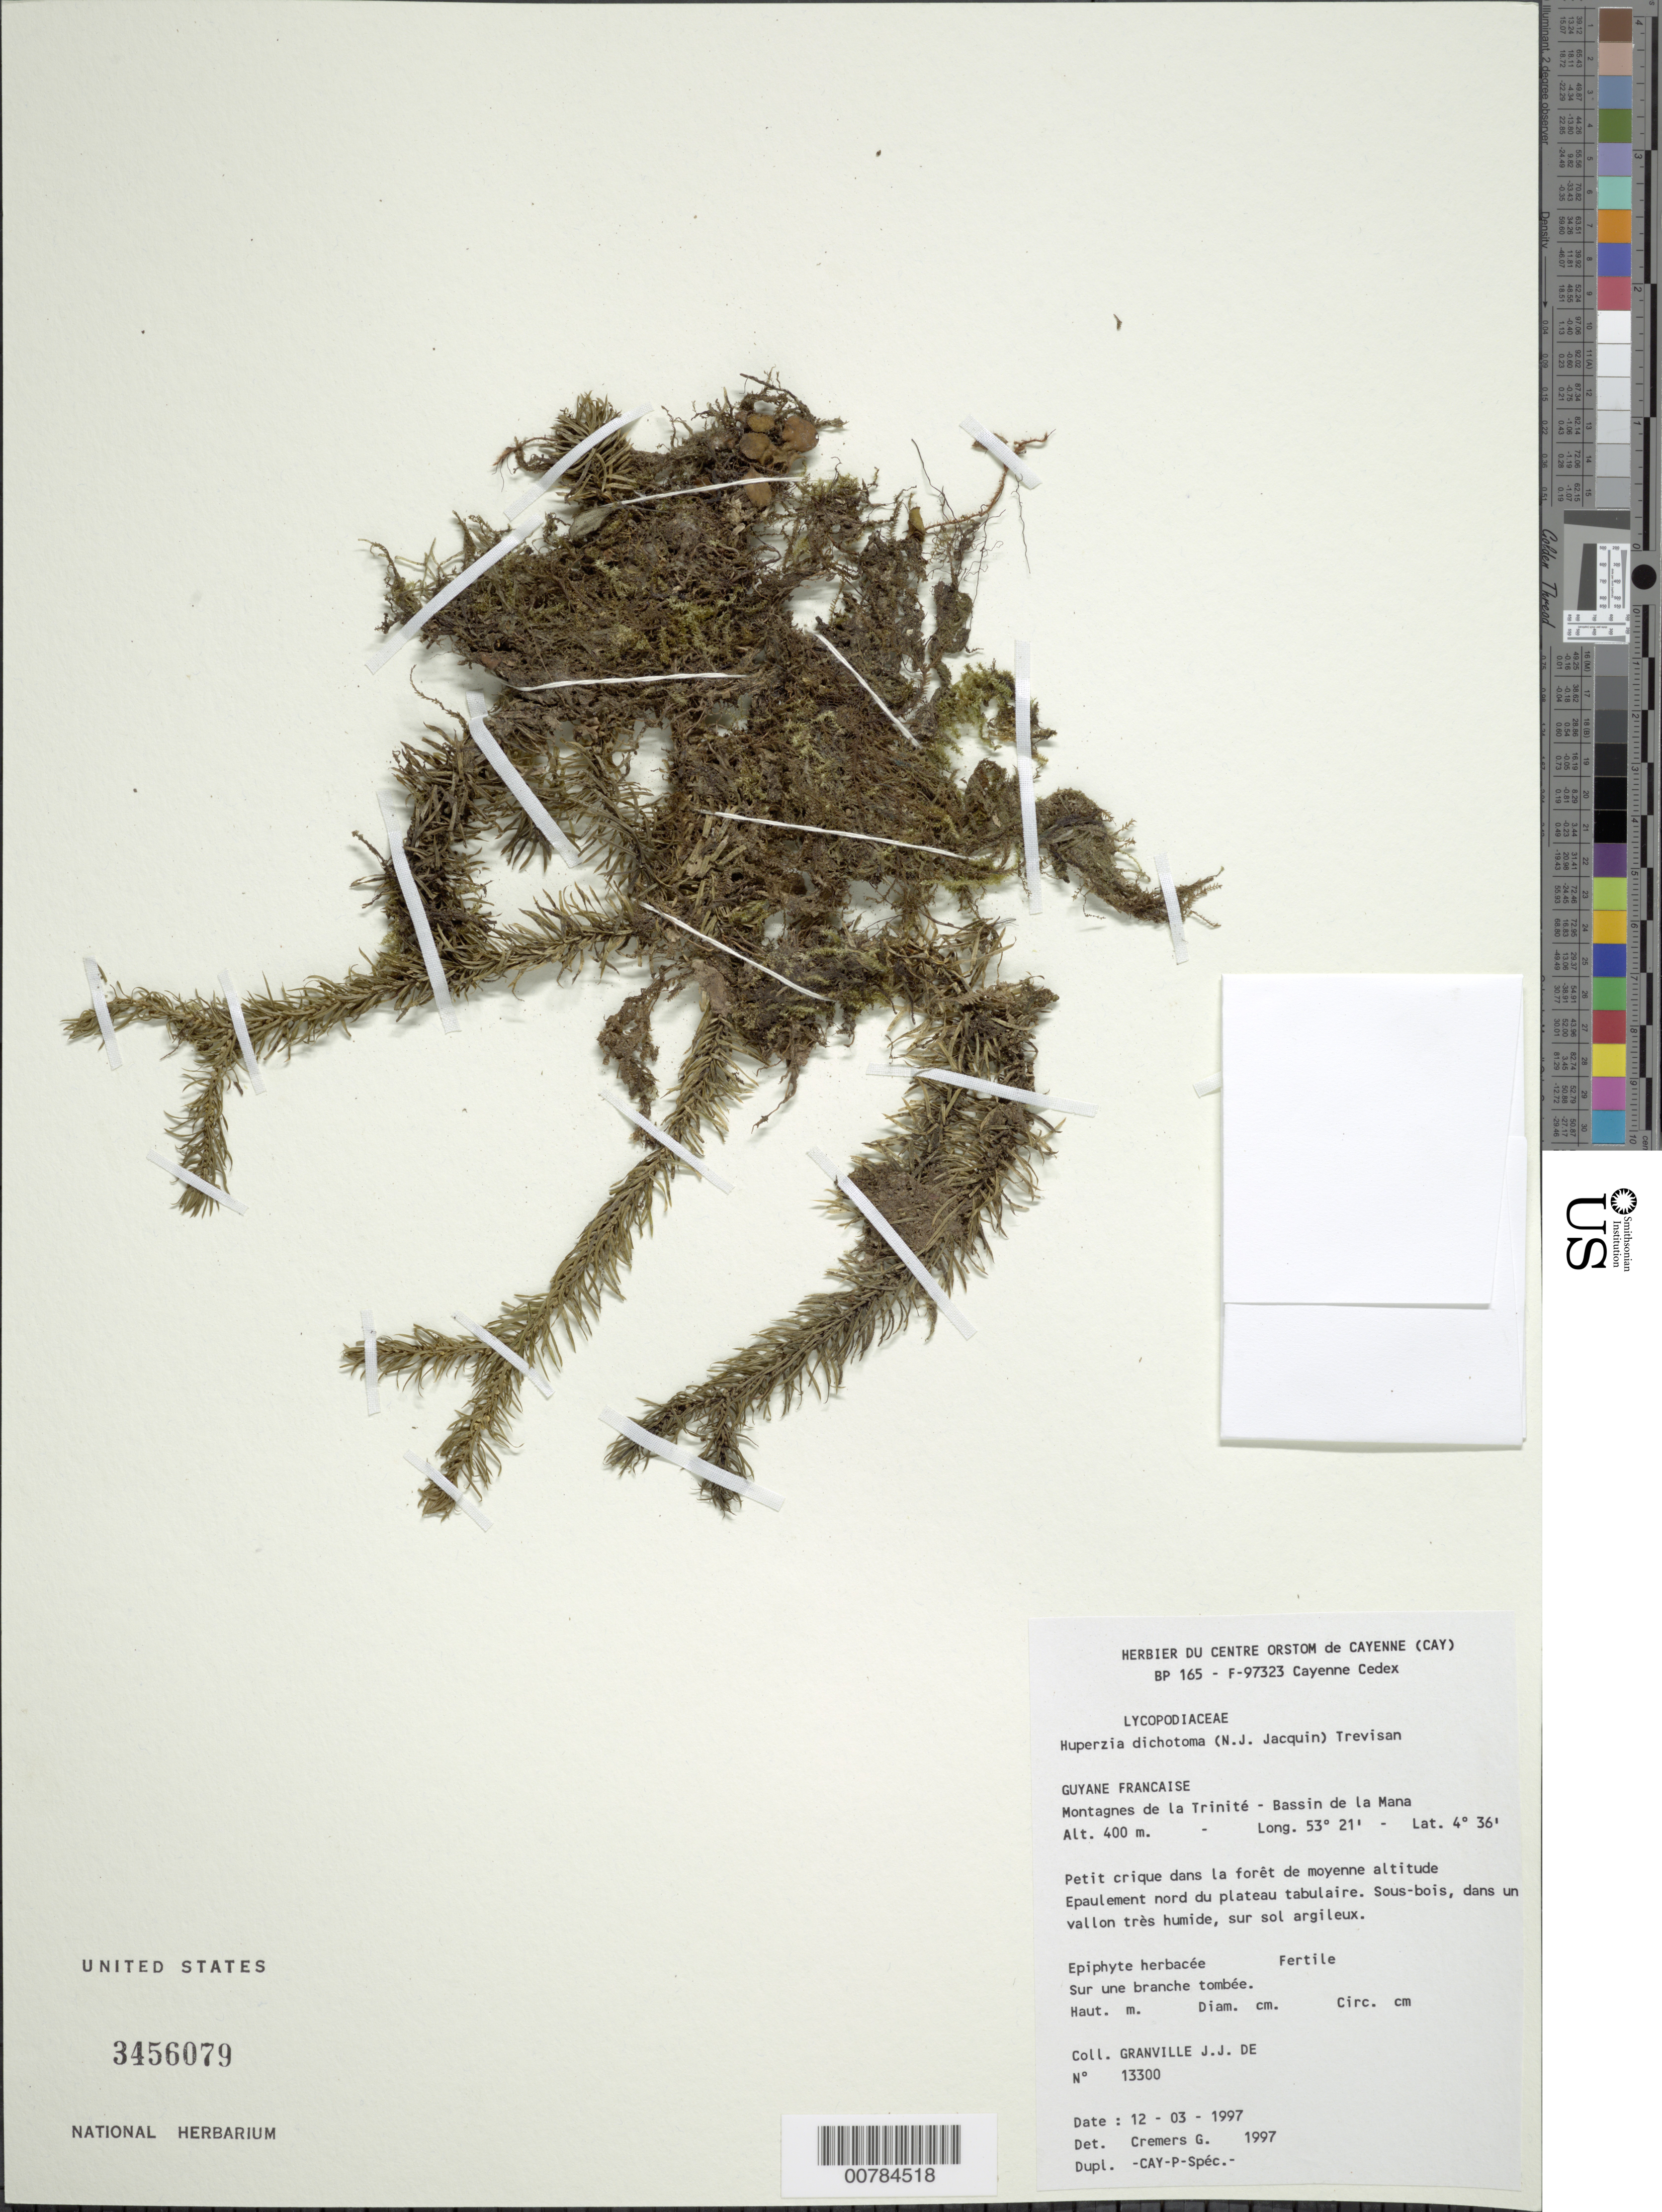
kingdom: Plantae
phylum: Tracheophyta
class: Lycopodiopsida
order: Lycopodiales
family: Lycopodiaceae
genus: Phlegmariurus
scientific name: Phlegmariurus dichotomus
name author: (Jacq.) W.H. Wagner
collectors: J.-J. de Granville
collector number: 13300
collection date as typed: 12-Mar-97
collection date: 1997-03-12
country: French Guiana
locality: Montagnes de la Trinité, Bassin de la Mana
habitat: Petit crique dans la forêt de moyenne altitude; Epaulement nord du plateau tabulaire. Sous-bois, dans un vallon tres humide, sur sol argileux.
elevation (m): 400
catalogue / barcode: US 3456079